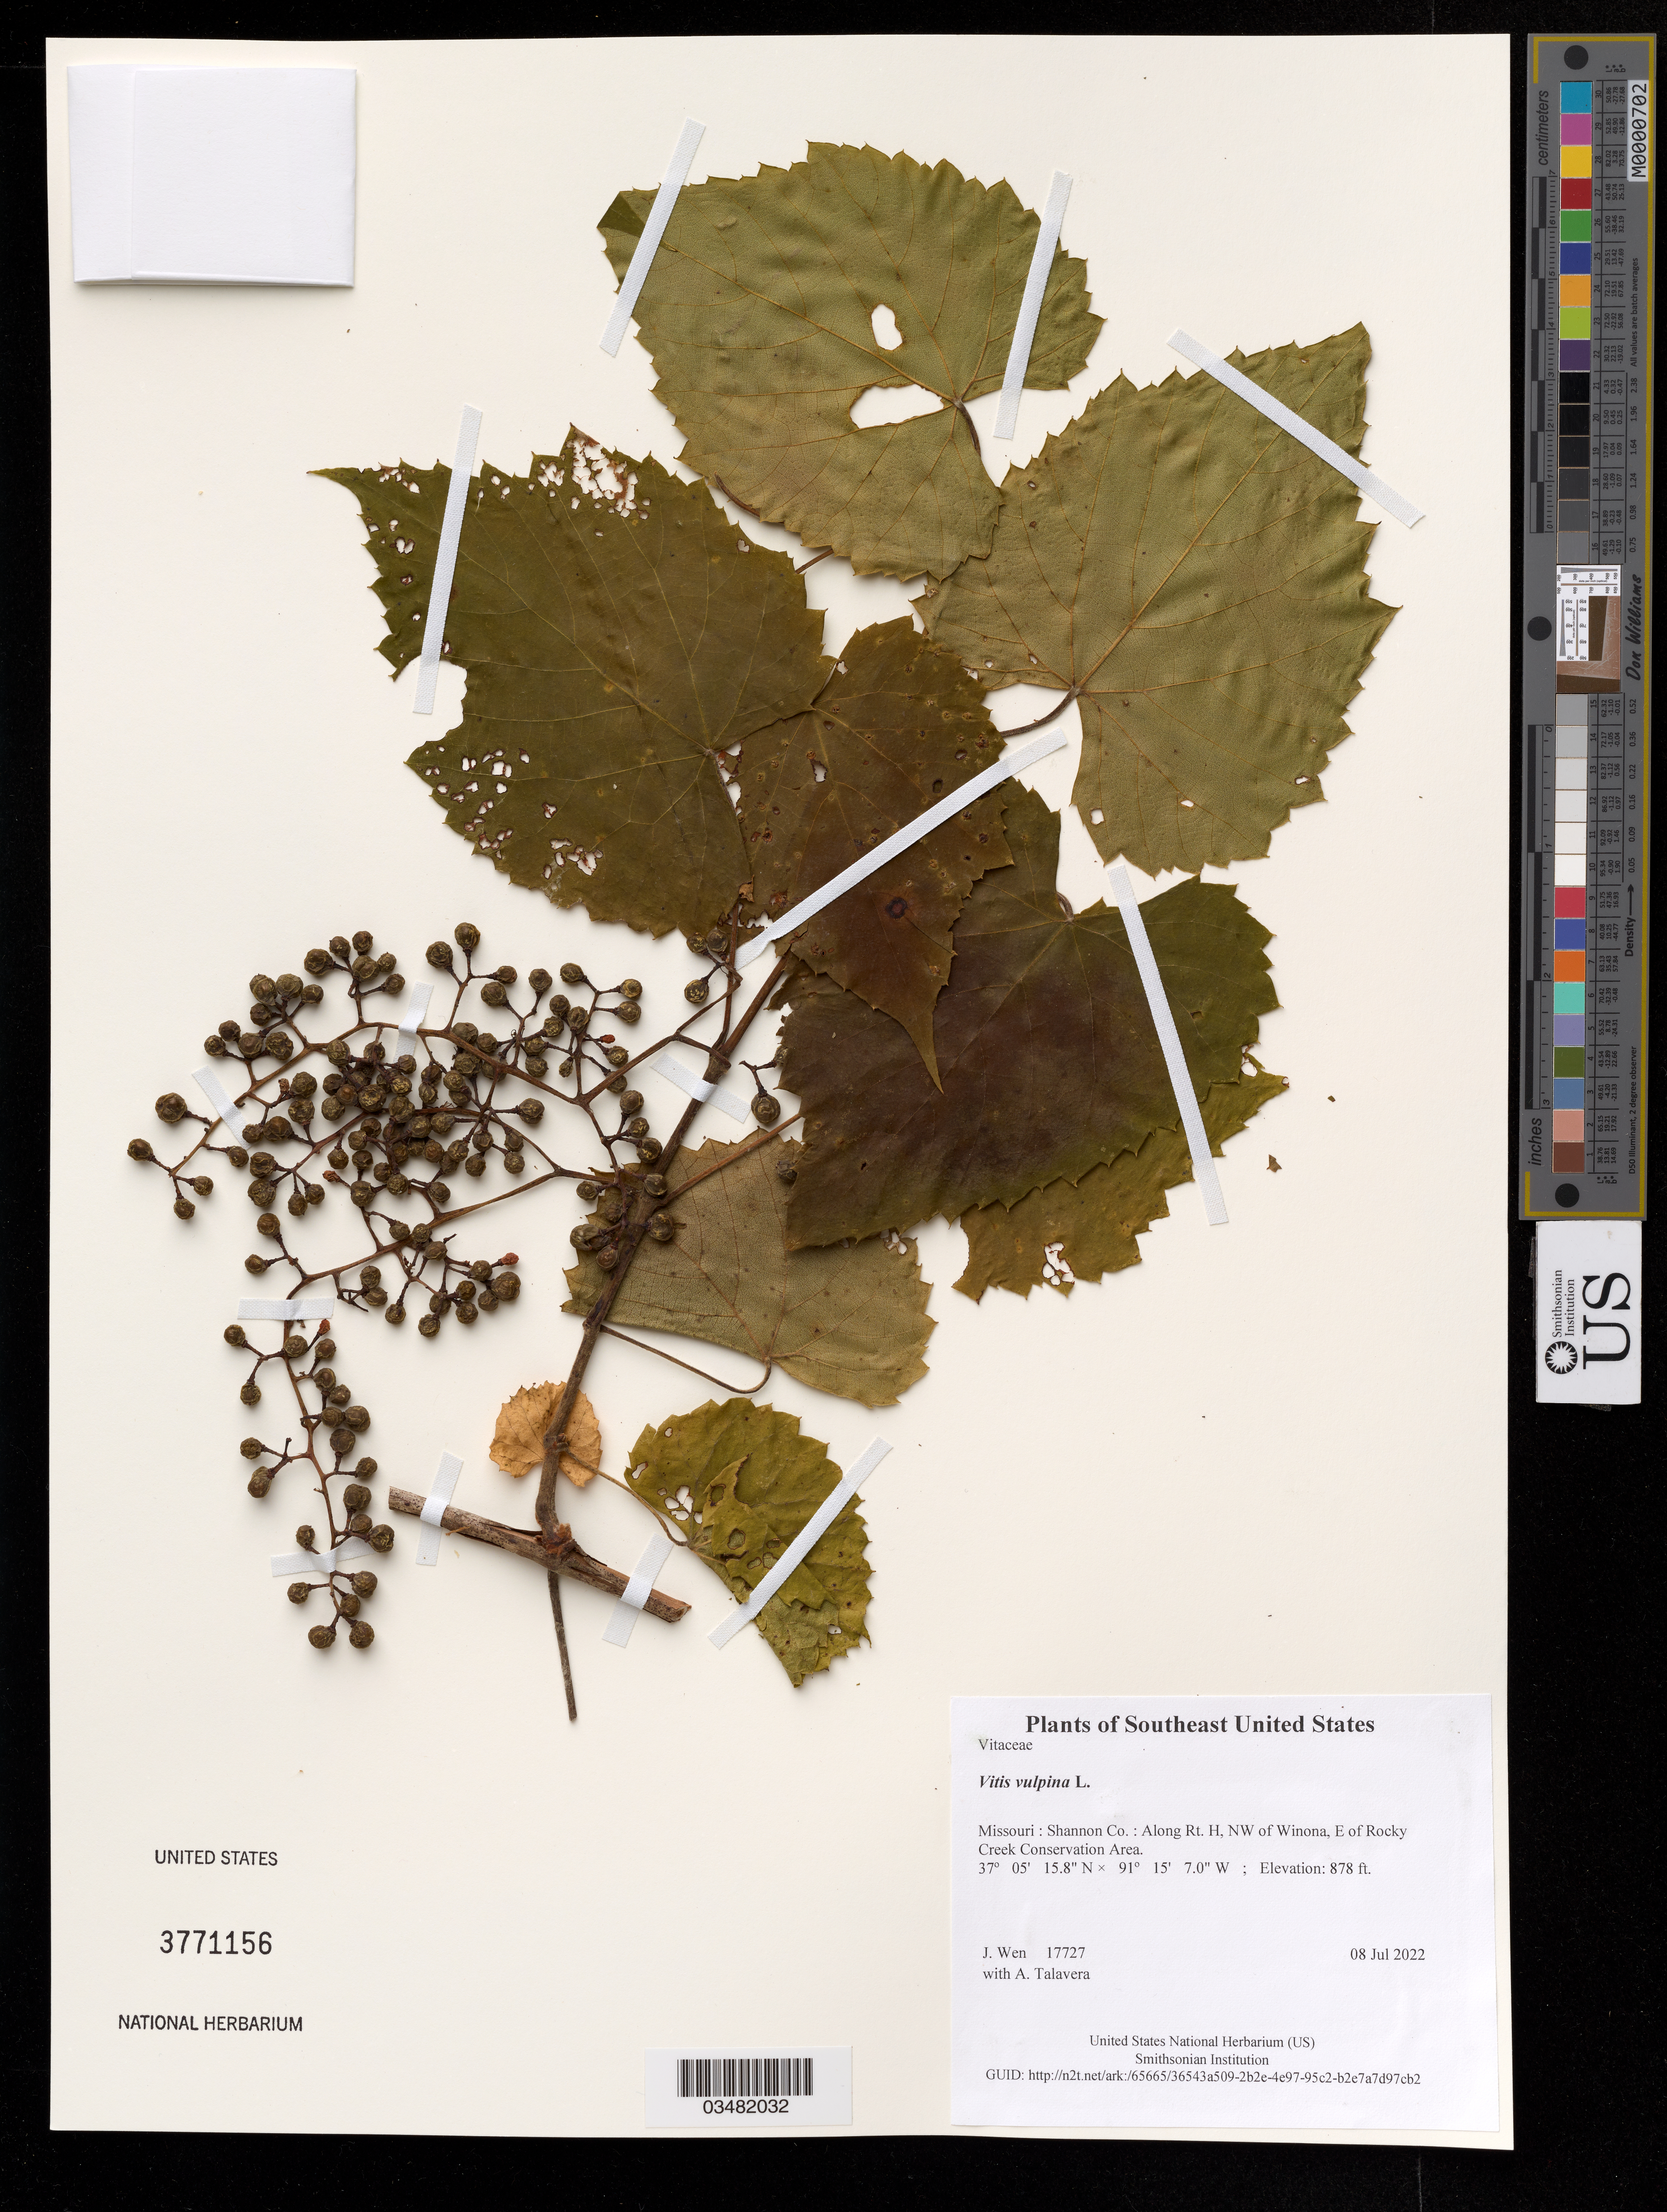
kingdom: Plantae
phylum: Tracheophyta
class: Magnoliopsida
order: Vitales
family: Vitaceae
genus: Vitis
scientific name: Vitis vulpina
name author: L.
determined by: Wen, Jun, (BOT), Smithsonian Institution - National Museum of Natural History (UNITED STATES)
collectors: J. Wen & A. Talavera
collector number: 17727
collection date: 2022-07-08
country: United States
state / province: Missouri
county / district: Shannon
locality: Along Rt. H, NW of Winona, E of Rocky Creek Conservation Area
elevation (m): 268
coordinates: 37 05.264 N, 91 15.116 W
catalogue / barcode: US 3771156